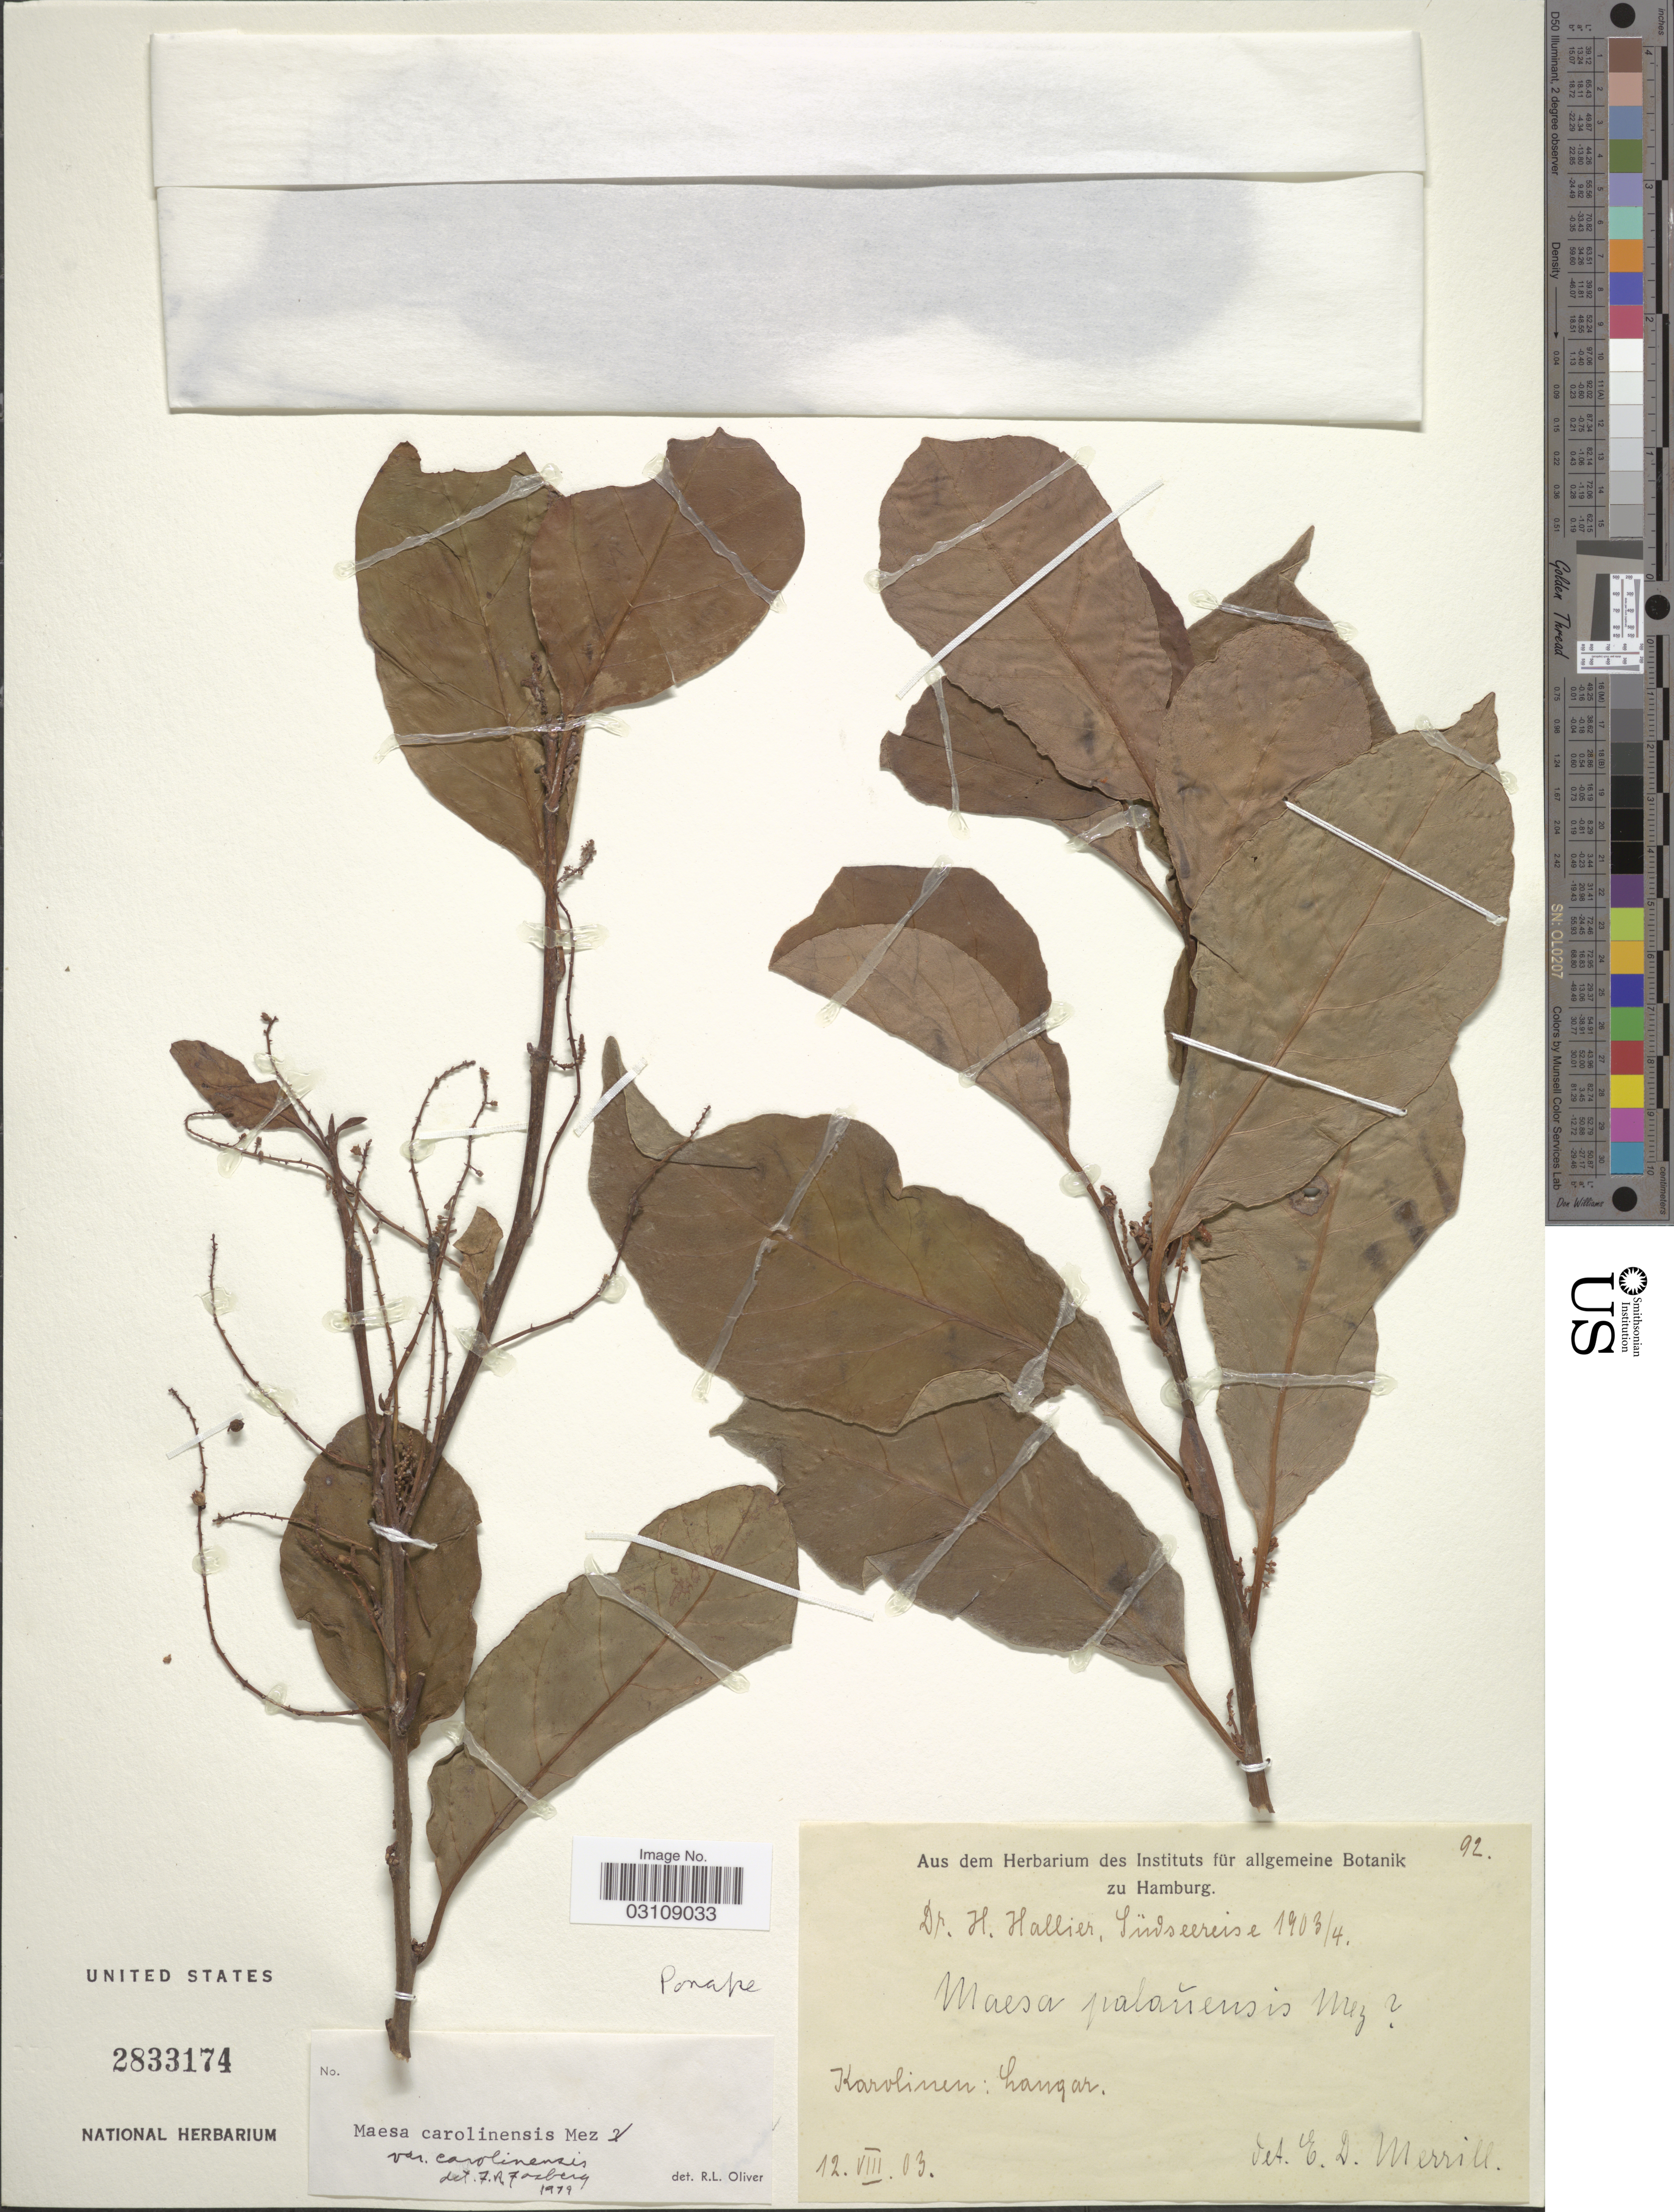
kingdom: Plantae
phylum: Tracheophyta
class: Magnoliopsida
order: Ericales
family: Primulaceae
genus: Maesa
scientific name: Maesa carolinensis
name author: Mez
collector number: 92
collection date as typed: Transcribed d/m/y: 12/8/3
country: Micronesia, Federated States of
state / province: Pohnpei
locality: Ponape, Karolinen: Langar.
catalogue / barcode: US 2833174